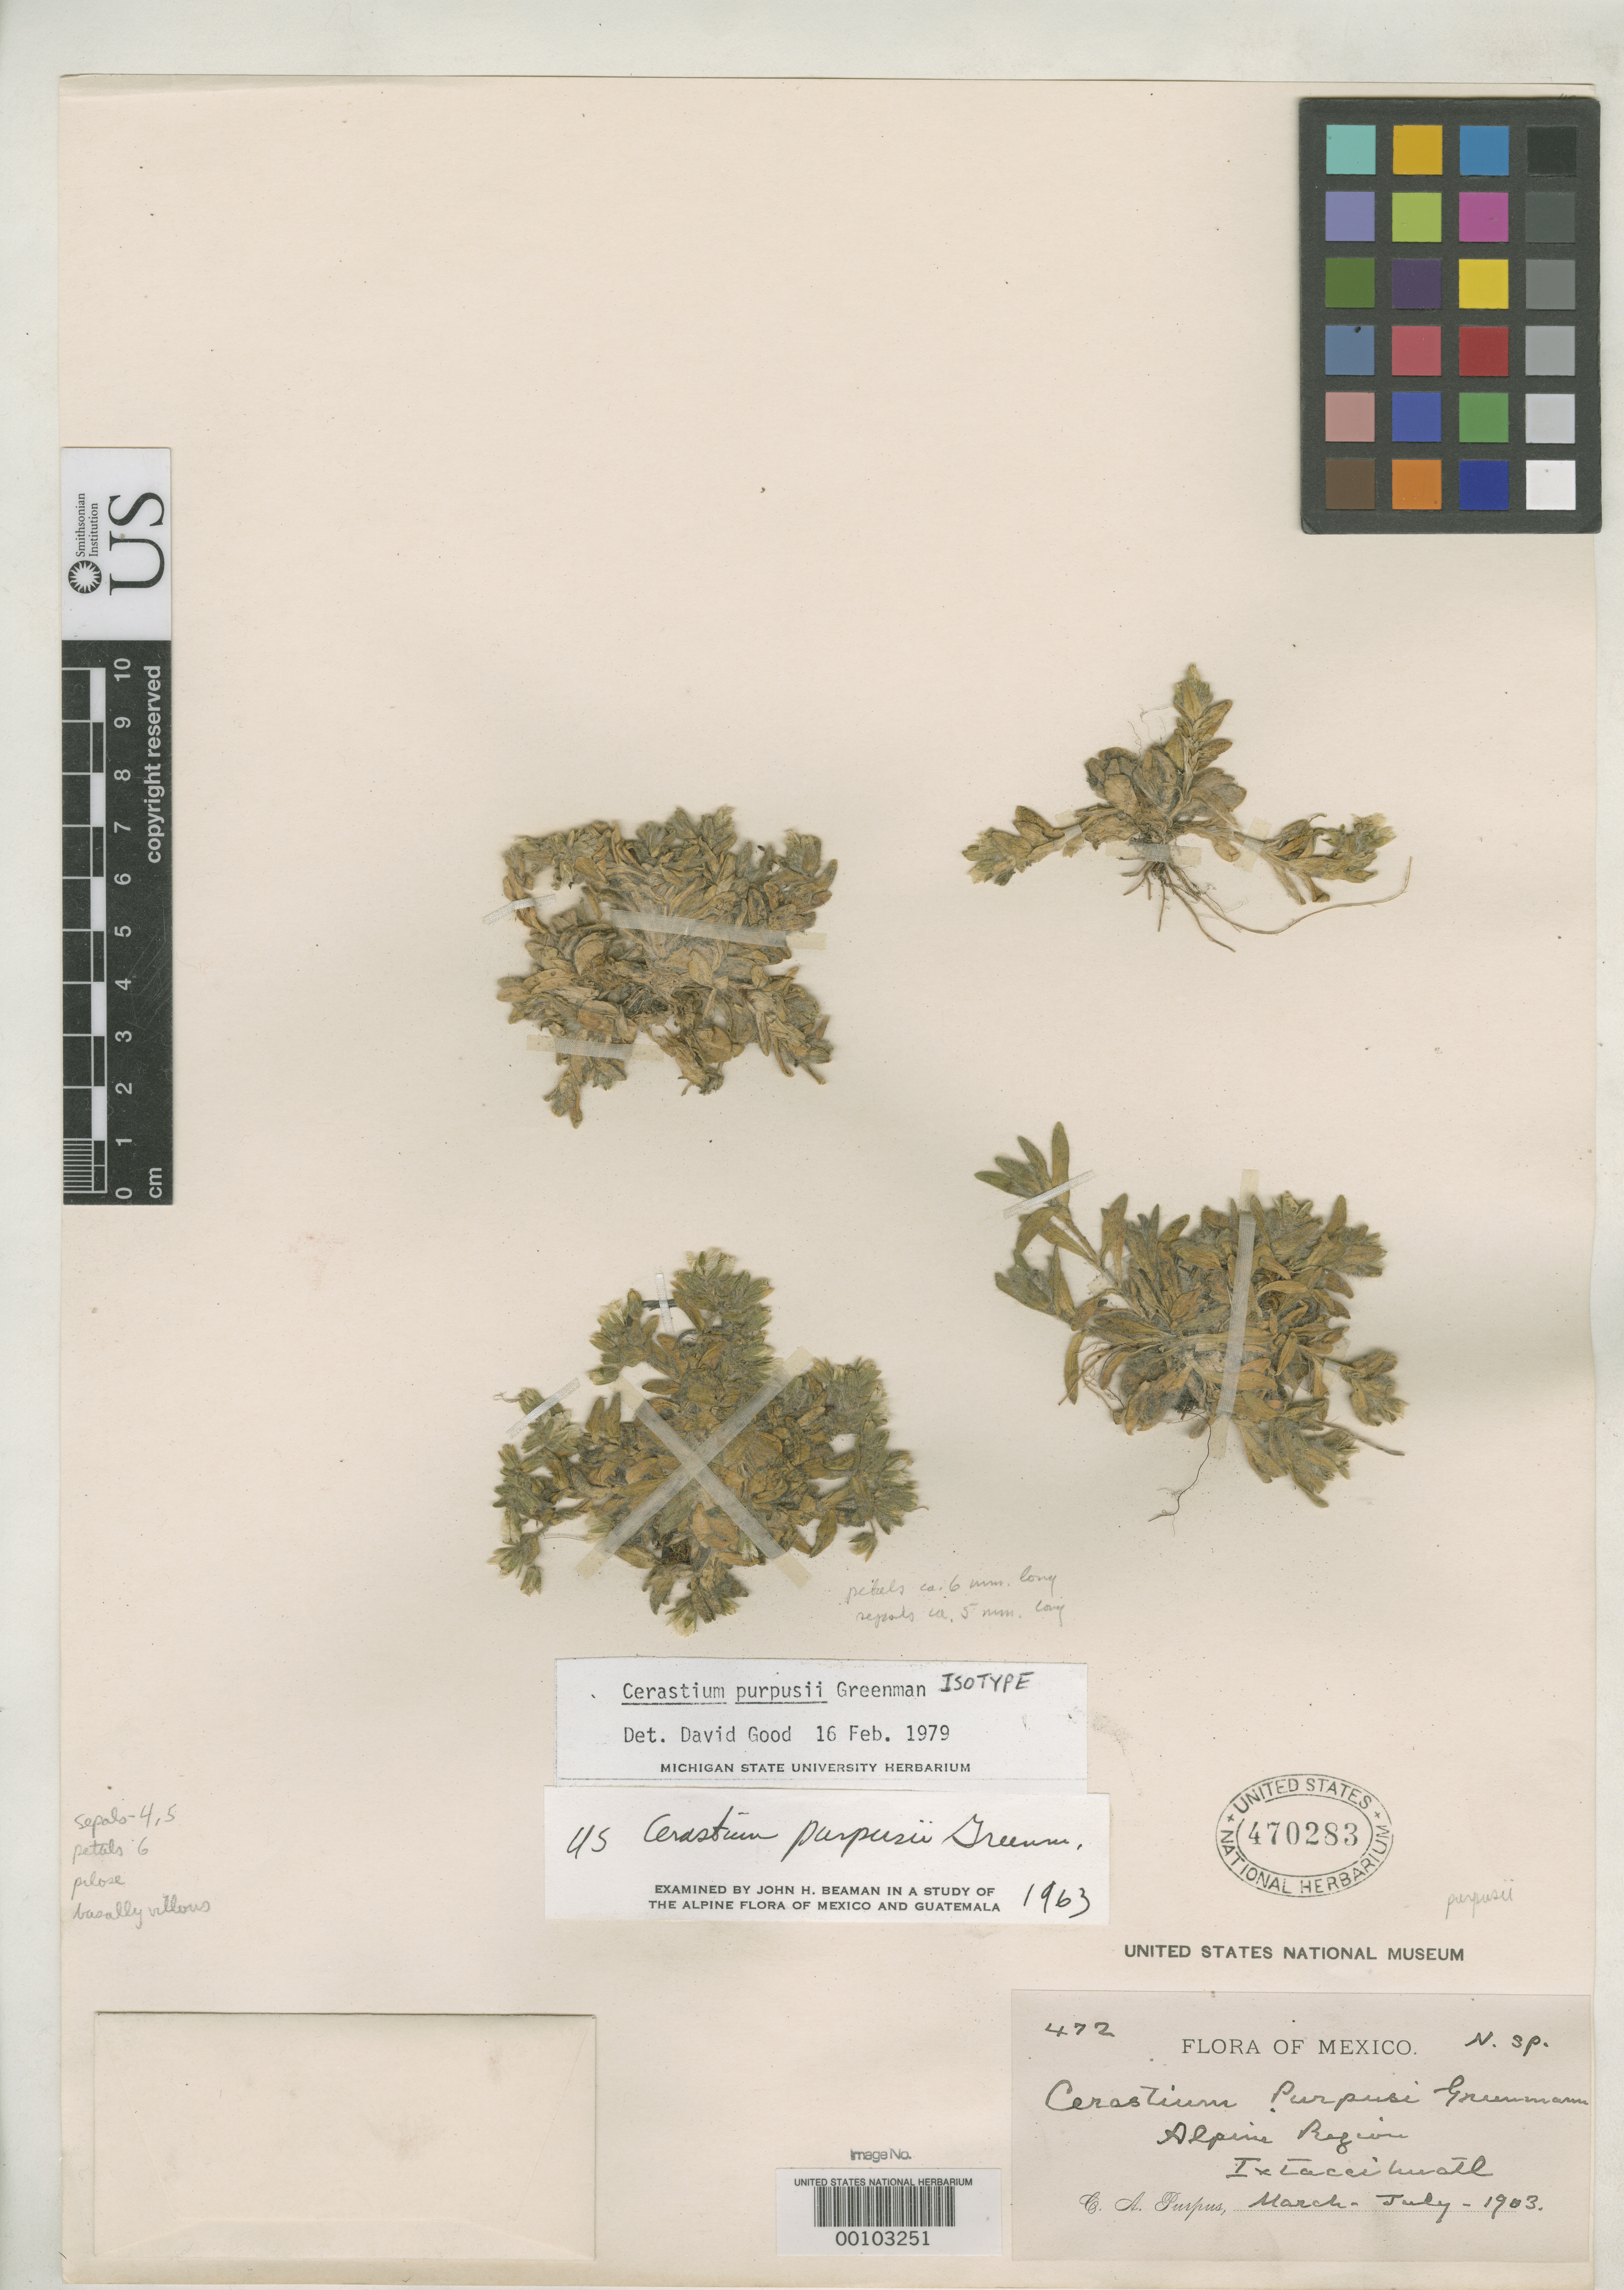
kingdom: Plantae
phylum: Tracheophyta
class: Magnoliopsida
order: Caryophyllales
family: Caryophyllaceae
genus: Cerastium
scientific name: Cerastium purpusi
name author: Greenm.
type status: Isotype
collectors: C. A. Purpus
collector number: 472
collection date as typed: Mar 1903 to -- Jul 1903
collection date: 1903-03/1903-07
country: Mexico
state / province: México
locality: Mt. Ixtaccihuatl.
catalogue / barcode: US 470283